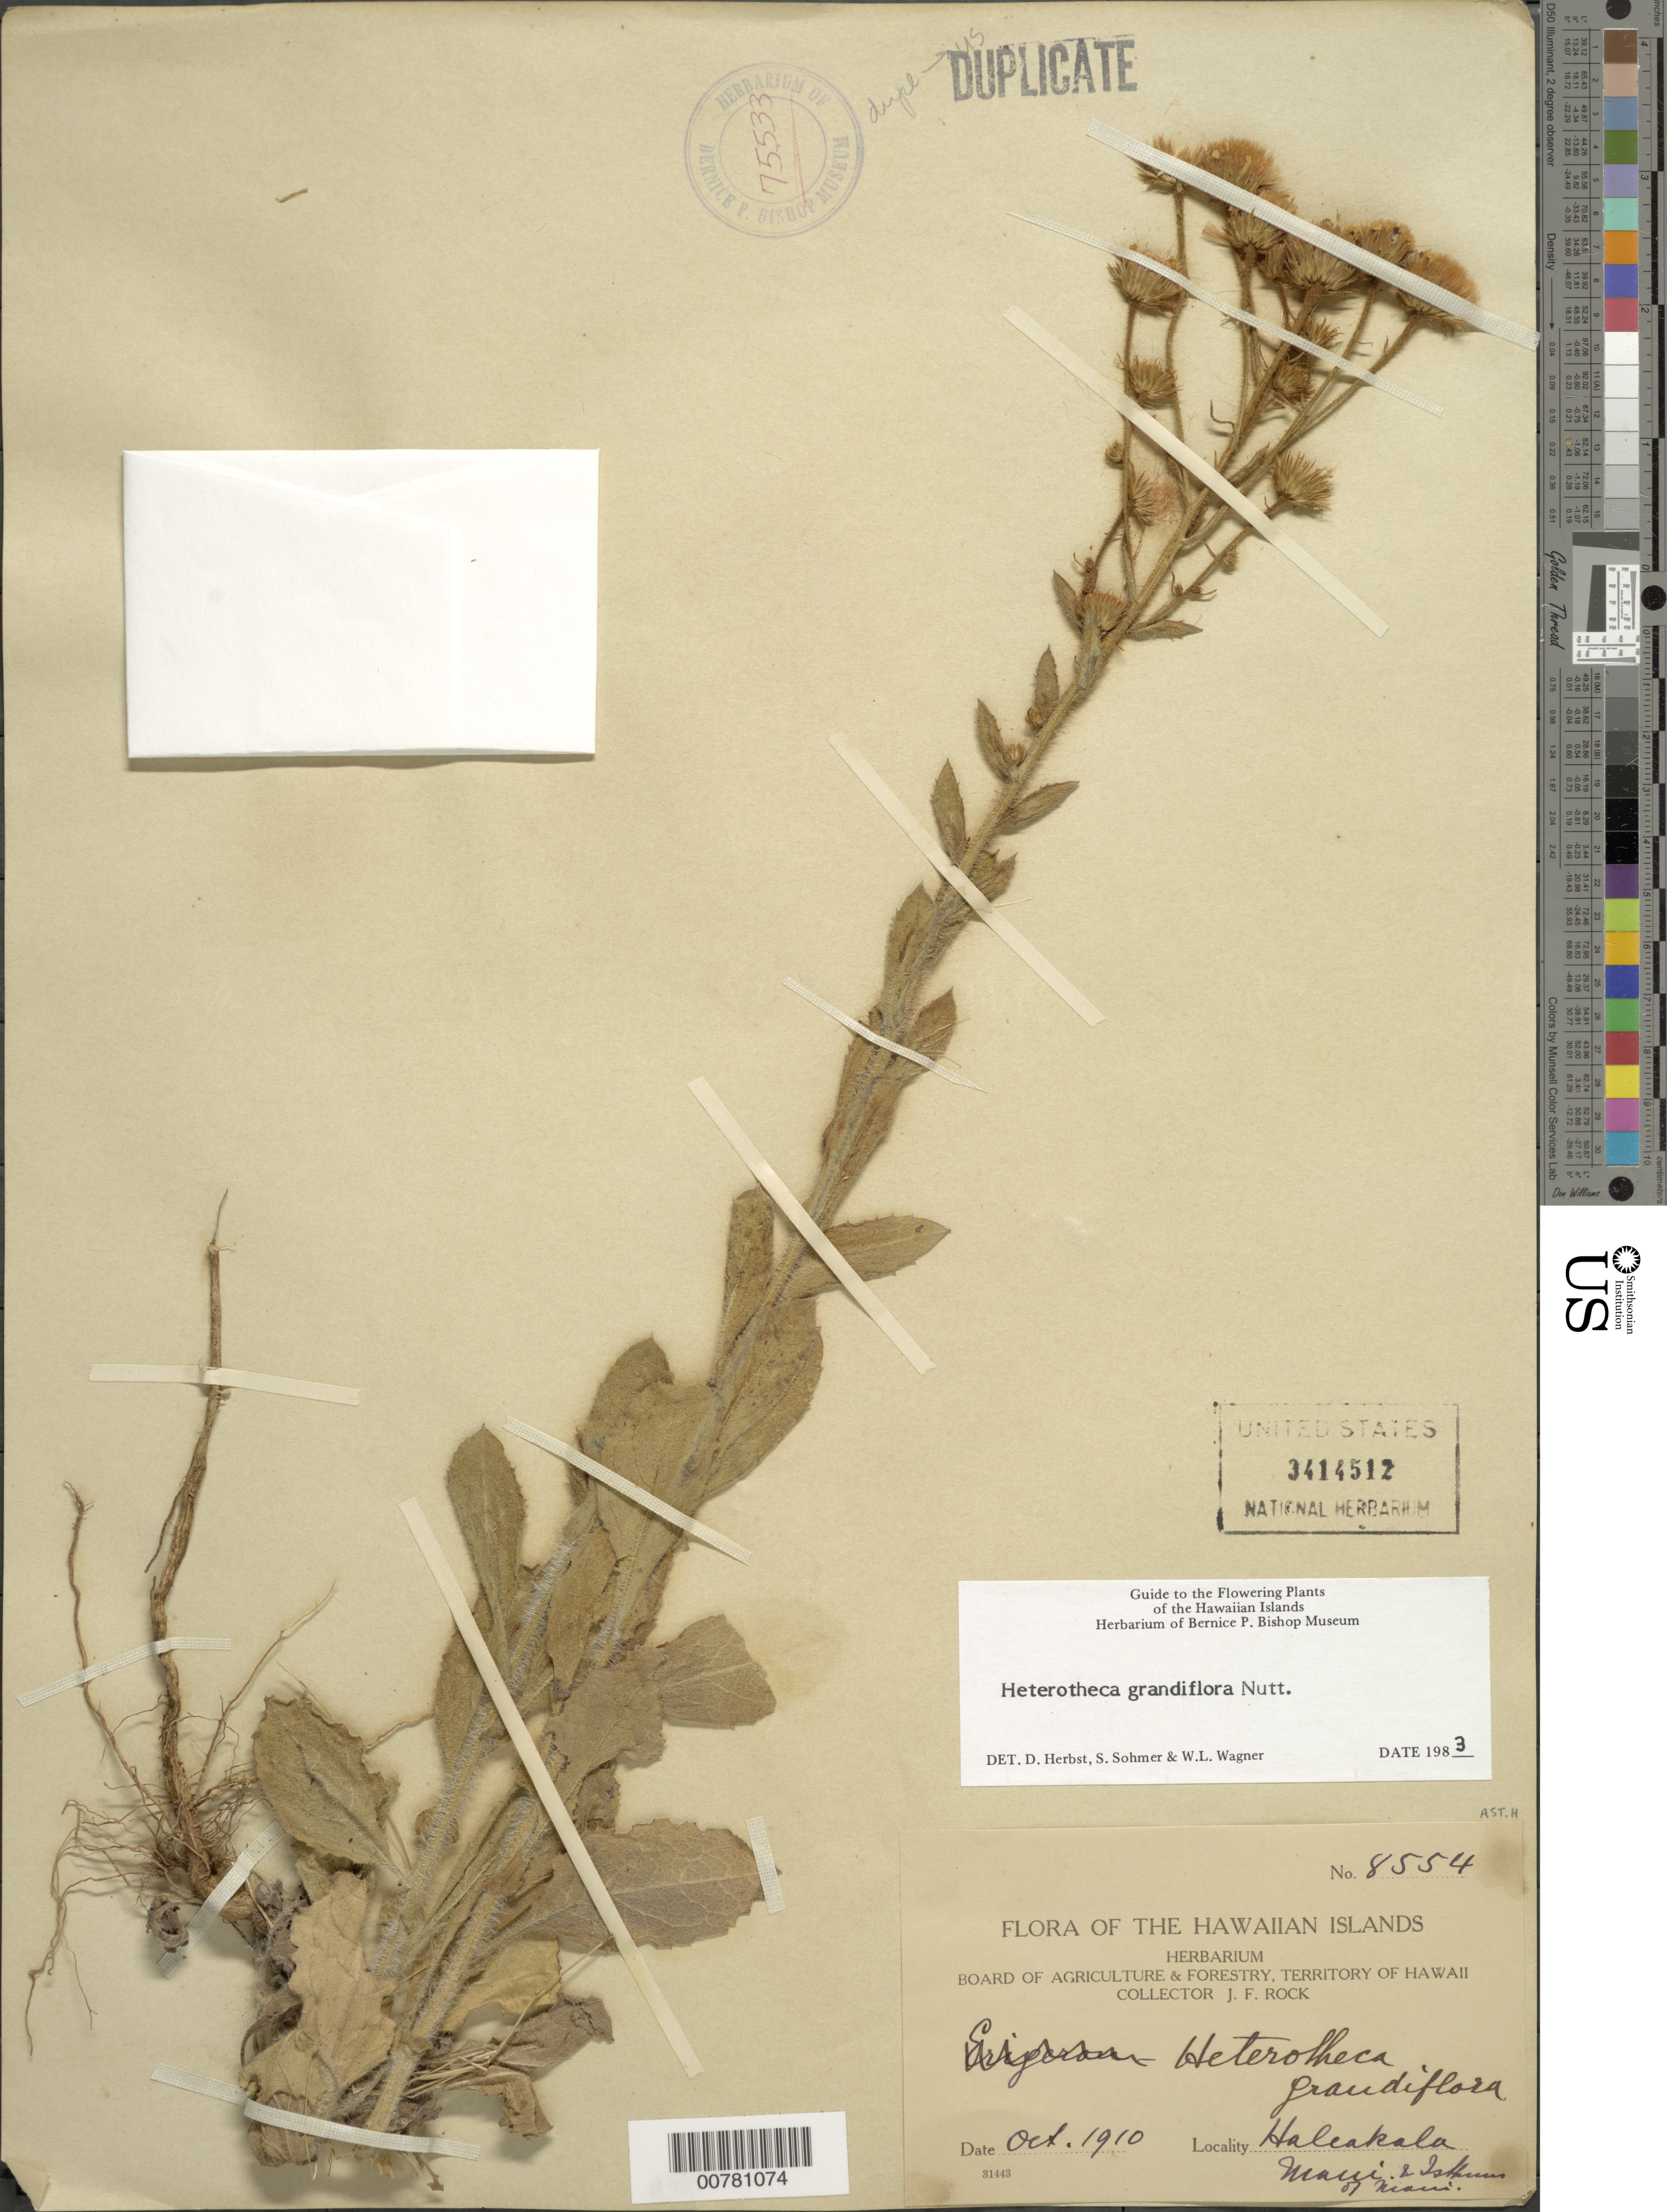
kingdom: Plantae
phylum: Tracheophyta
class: Magnoliopsida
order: Asterales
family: Asteraceae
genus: Heterotheca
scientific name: Heterotheca grandiflora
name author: Nutt.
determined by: Herbst, D. R.; Sohmer, S. H.; Wagner, W. L.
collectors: J. F. Rock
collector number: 8554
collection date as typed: Oct 1910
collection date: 1910-10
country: United States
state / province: Hawaii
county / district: Maui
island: Maui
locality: Haleakala; Isthmus of Maui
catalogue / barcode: US 3414512